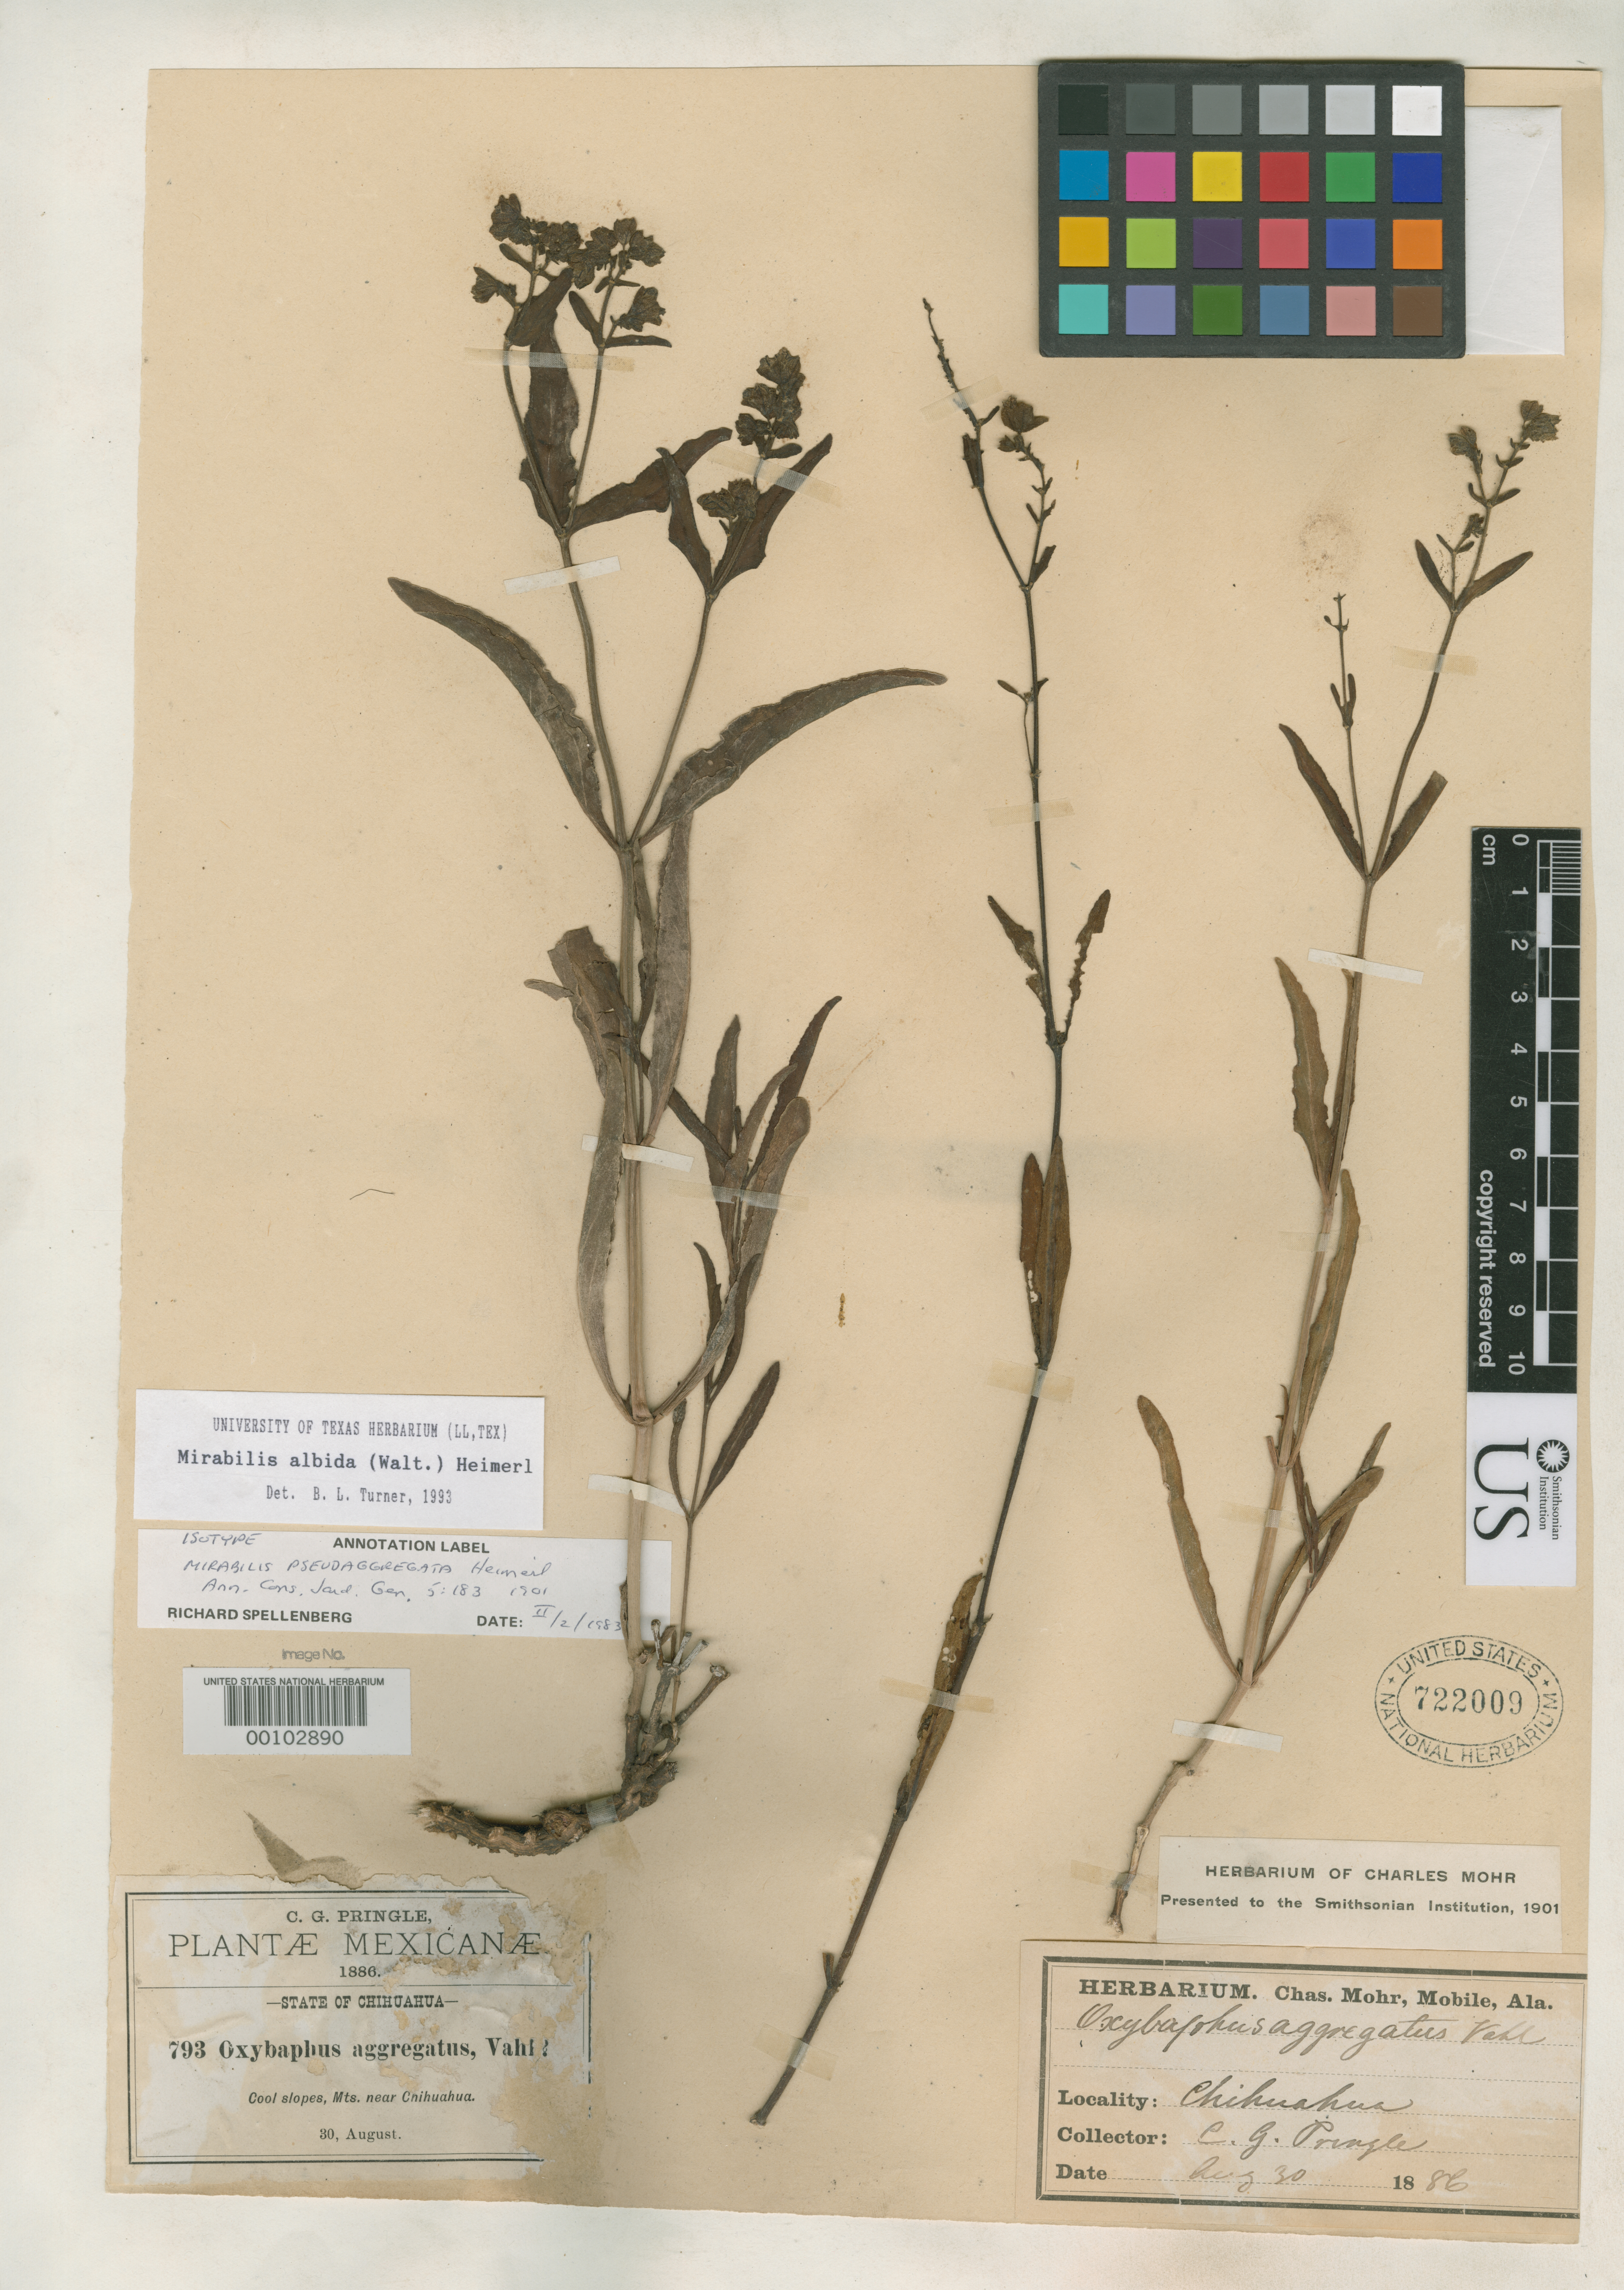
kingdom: Plantae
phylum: Tracheophyta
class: Magnoliopsida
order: Caryophyllales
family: Nyctaginaceae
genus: Mirabilis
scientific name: Mirabilis pseudoaggregata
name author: Heimerl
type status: Isotype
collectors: C. G. Pringle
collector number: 793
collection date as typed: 30 Aug 1886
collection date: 1886-08-30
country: Mexico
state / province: Chihuahua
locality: Mts. near Chihuahua.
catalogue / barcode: US 722009